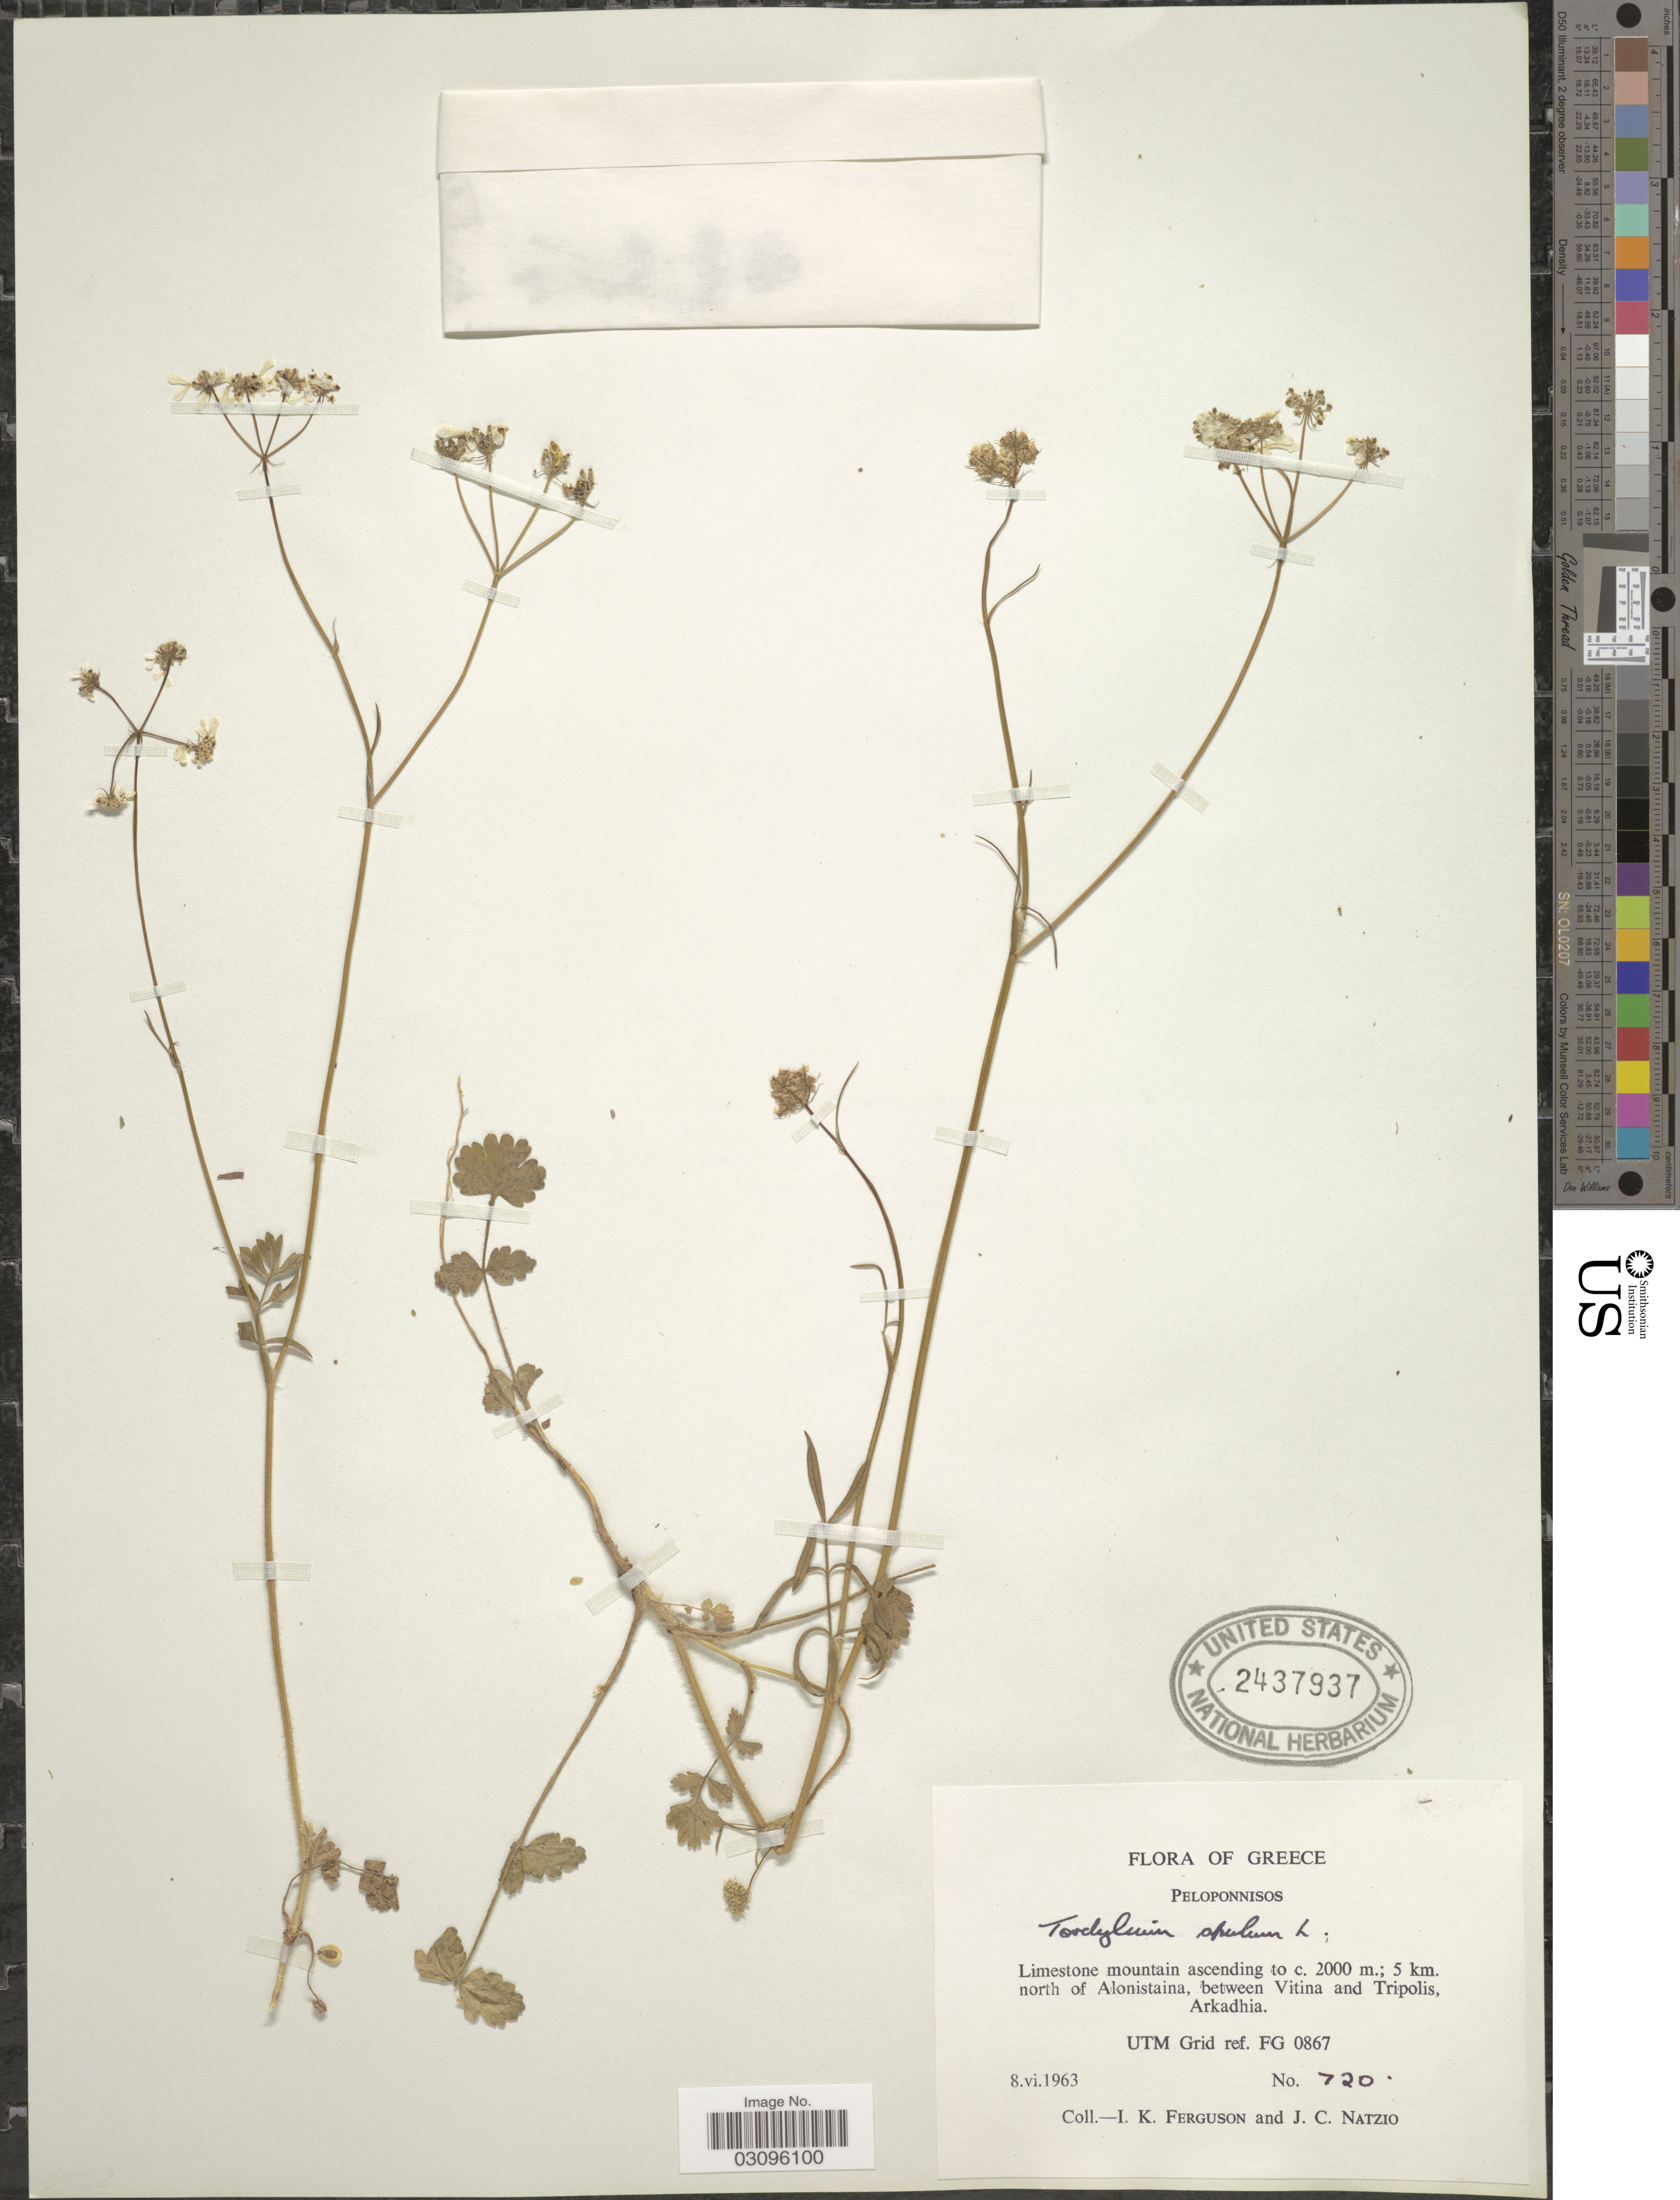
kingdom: Plantae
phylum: Tracheophyta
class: Magnoliopsida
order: Apiales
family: Apiaceae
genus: Tordylium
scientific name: Tordylium apulum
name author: L.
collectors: I. K. Ferguson & J. Natzio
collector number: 720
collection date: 1963-06-08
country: Greece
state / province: Peloponnese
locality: Peloponnisos. 5 km. north of Alonistaina, between Vitina and Triolis, Arkadhia. UTM Grid ref. FG 0867.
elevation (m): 2000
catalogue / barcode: US 2437937